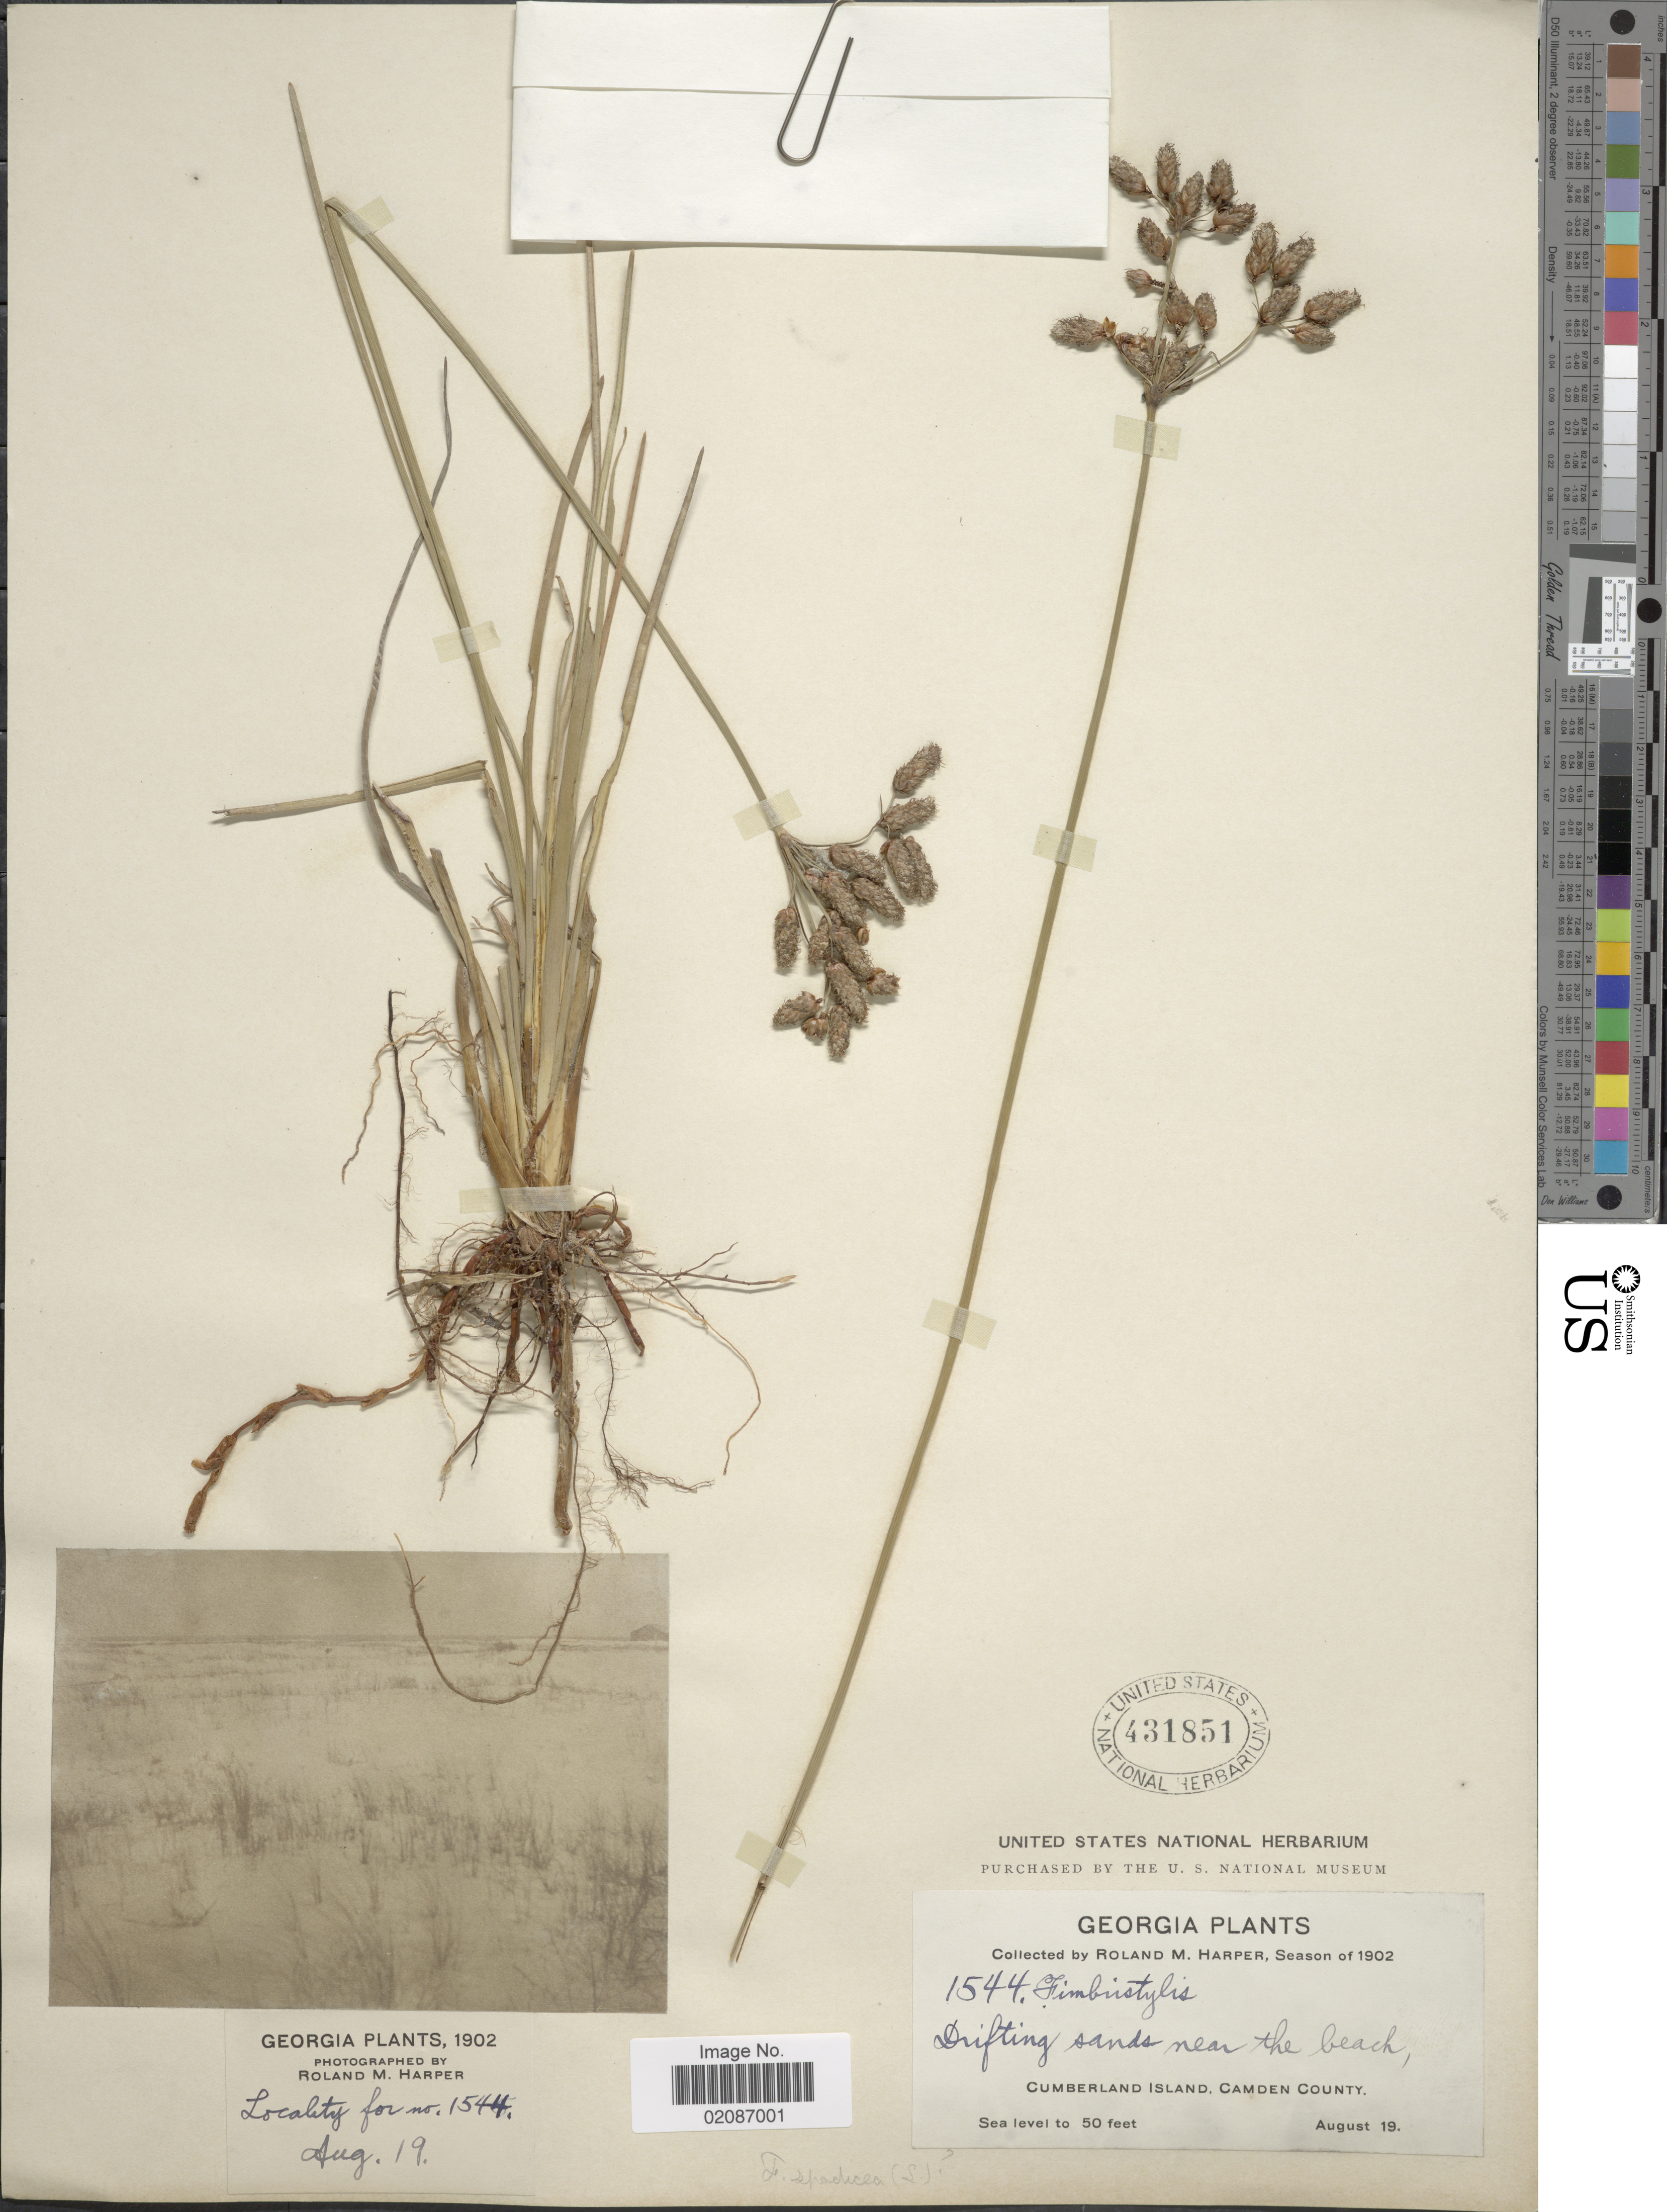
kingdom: Plantae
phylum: Tracheophyta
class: Liliopsida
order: Poales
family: Cyperaceae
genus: Fimbristylis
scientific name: Fimbristylis spadicea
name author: (L.) Vahl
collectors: R. M. Harper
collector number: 1544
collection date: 1902-08-19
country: United States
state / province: Georgia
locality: Cumberland Island, Camden County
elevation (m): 15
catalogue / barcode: US 431851